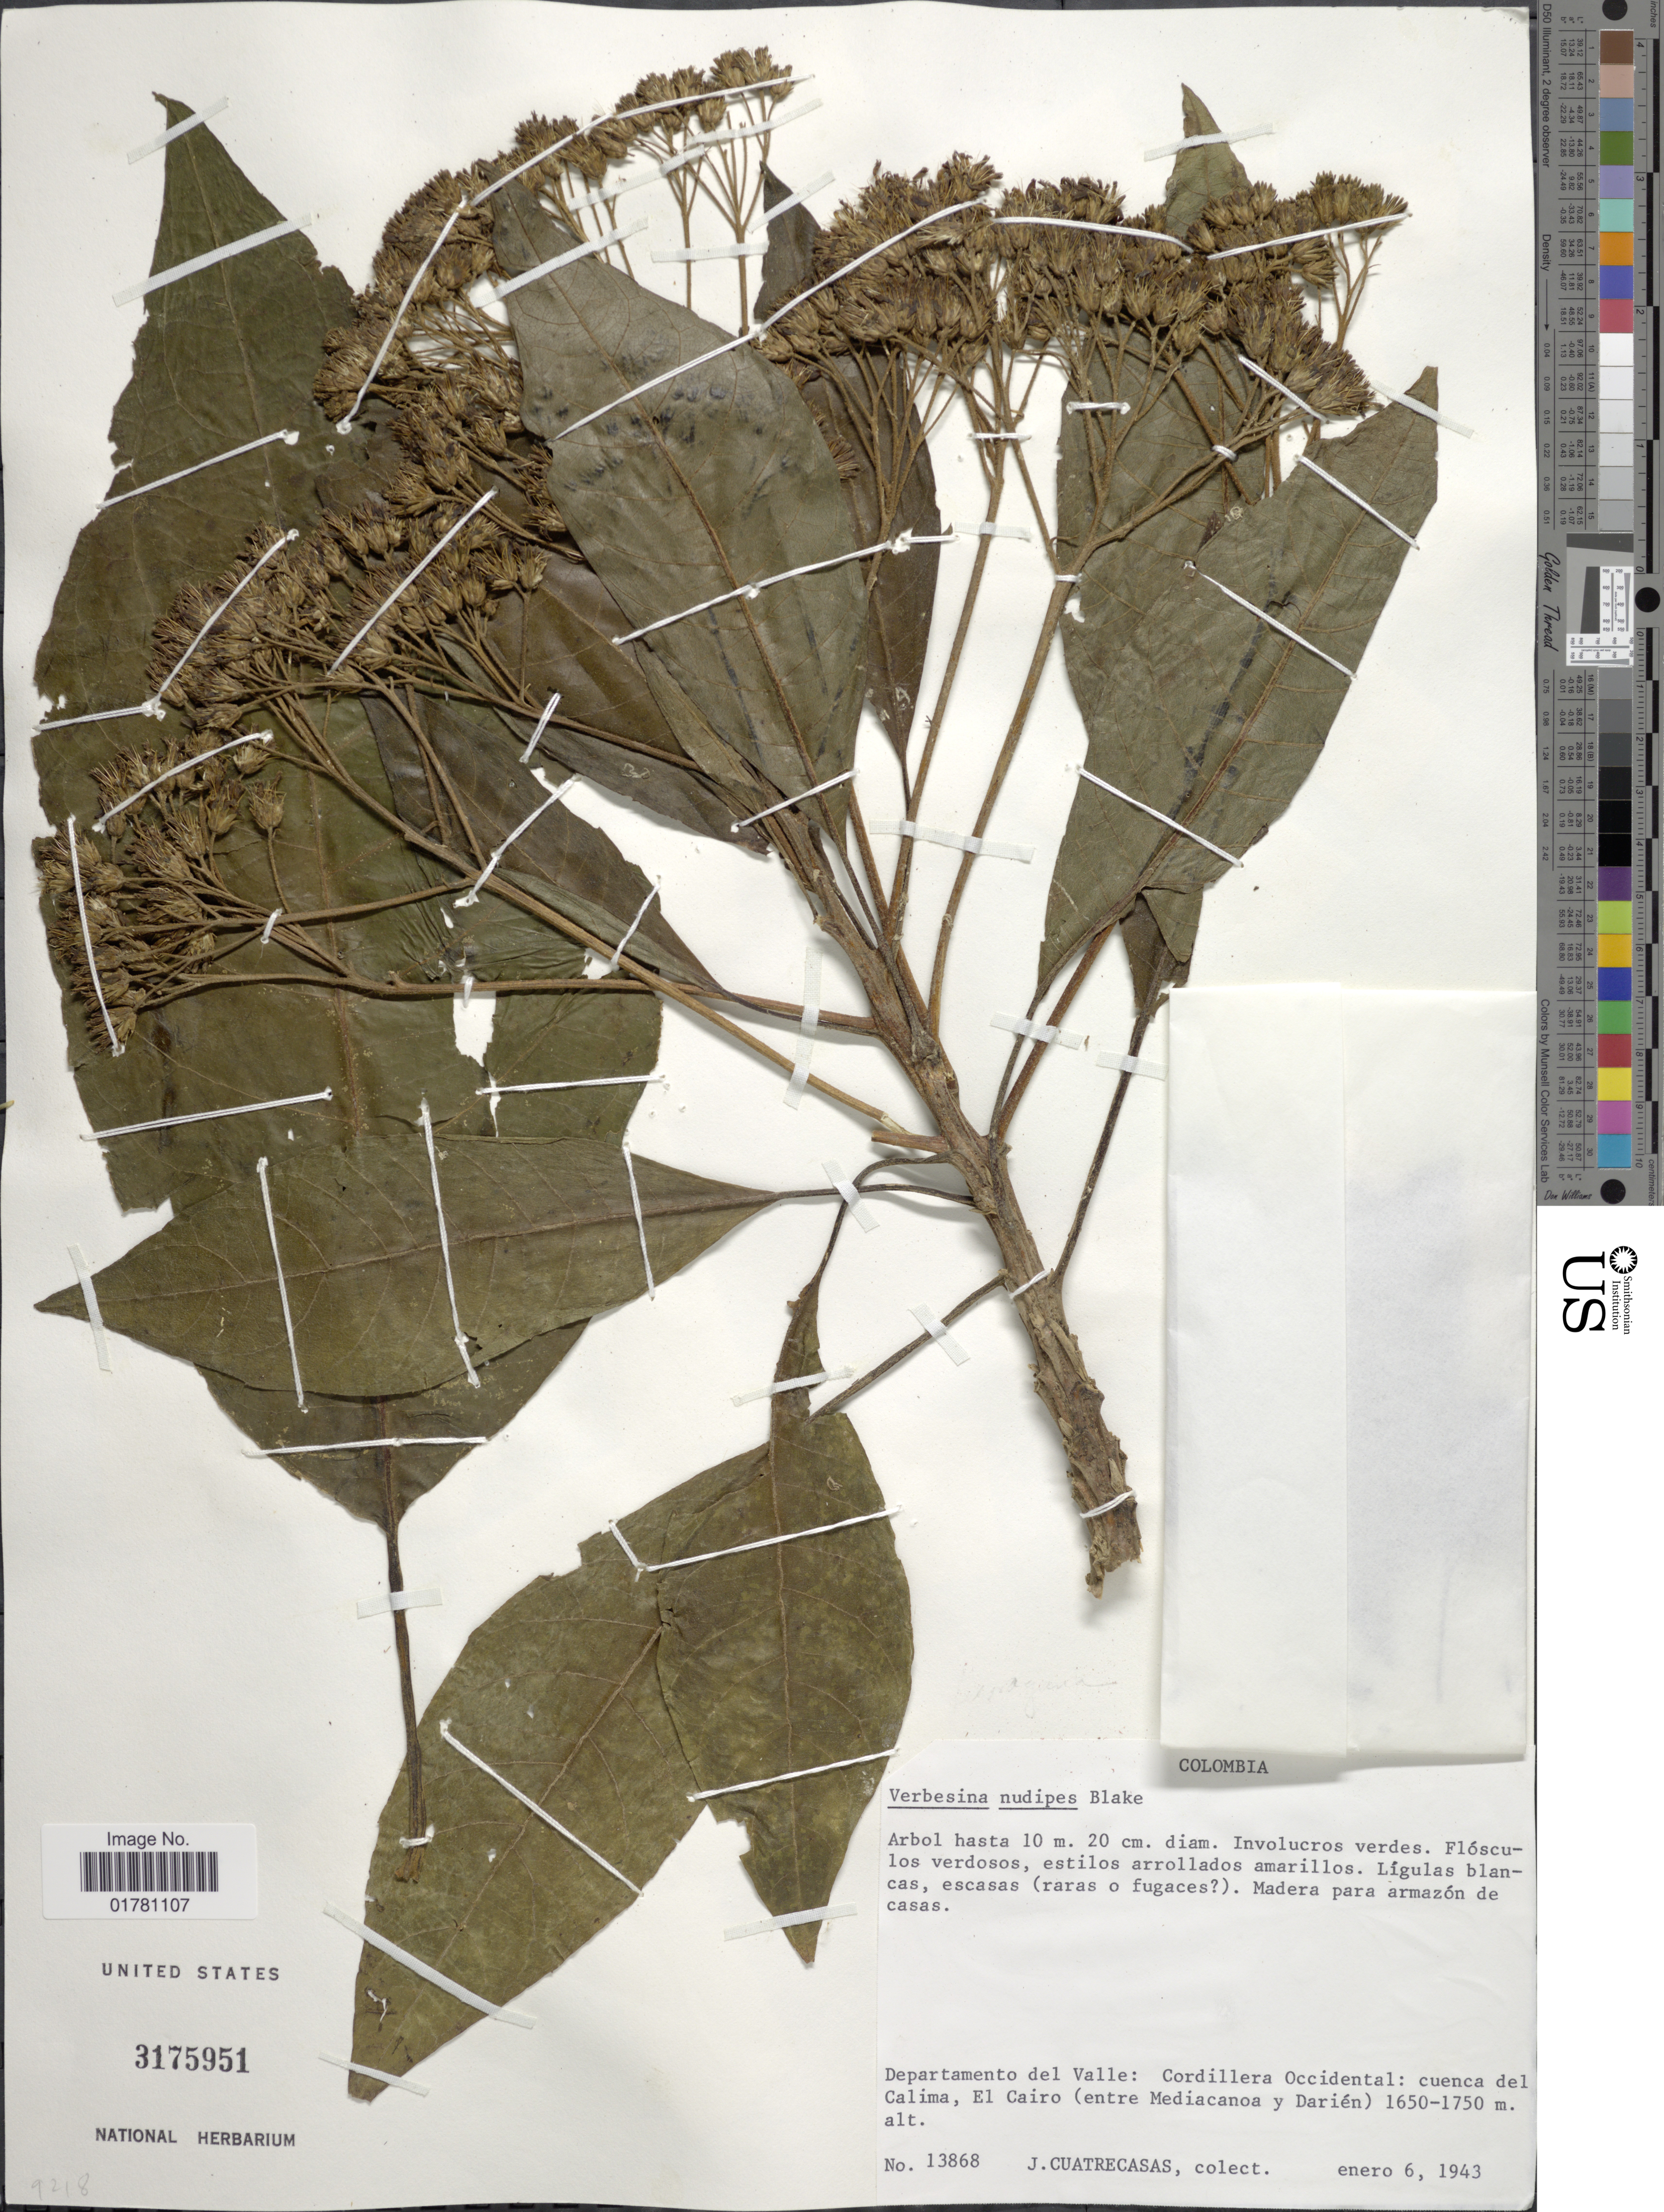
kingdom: Plantae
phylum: Tracheophyta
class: Magnoliopsida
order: Asterales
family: Asteraceae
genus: Verbesina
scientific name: Verbesina nudipes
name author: S.F. Blake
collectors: J. Cuatrecasas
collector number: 13868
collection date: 1943-01-06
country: Colombia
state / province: Valle del Cauca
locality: Departamento del Valle: Cordillera Occidental: cuenca del Calima, El Cairo (entre Mediacanoa y Darién)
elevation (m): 1650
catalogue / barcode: US 3175951